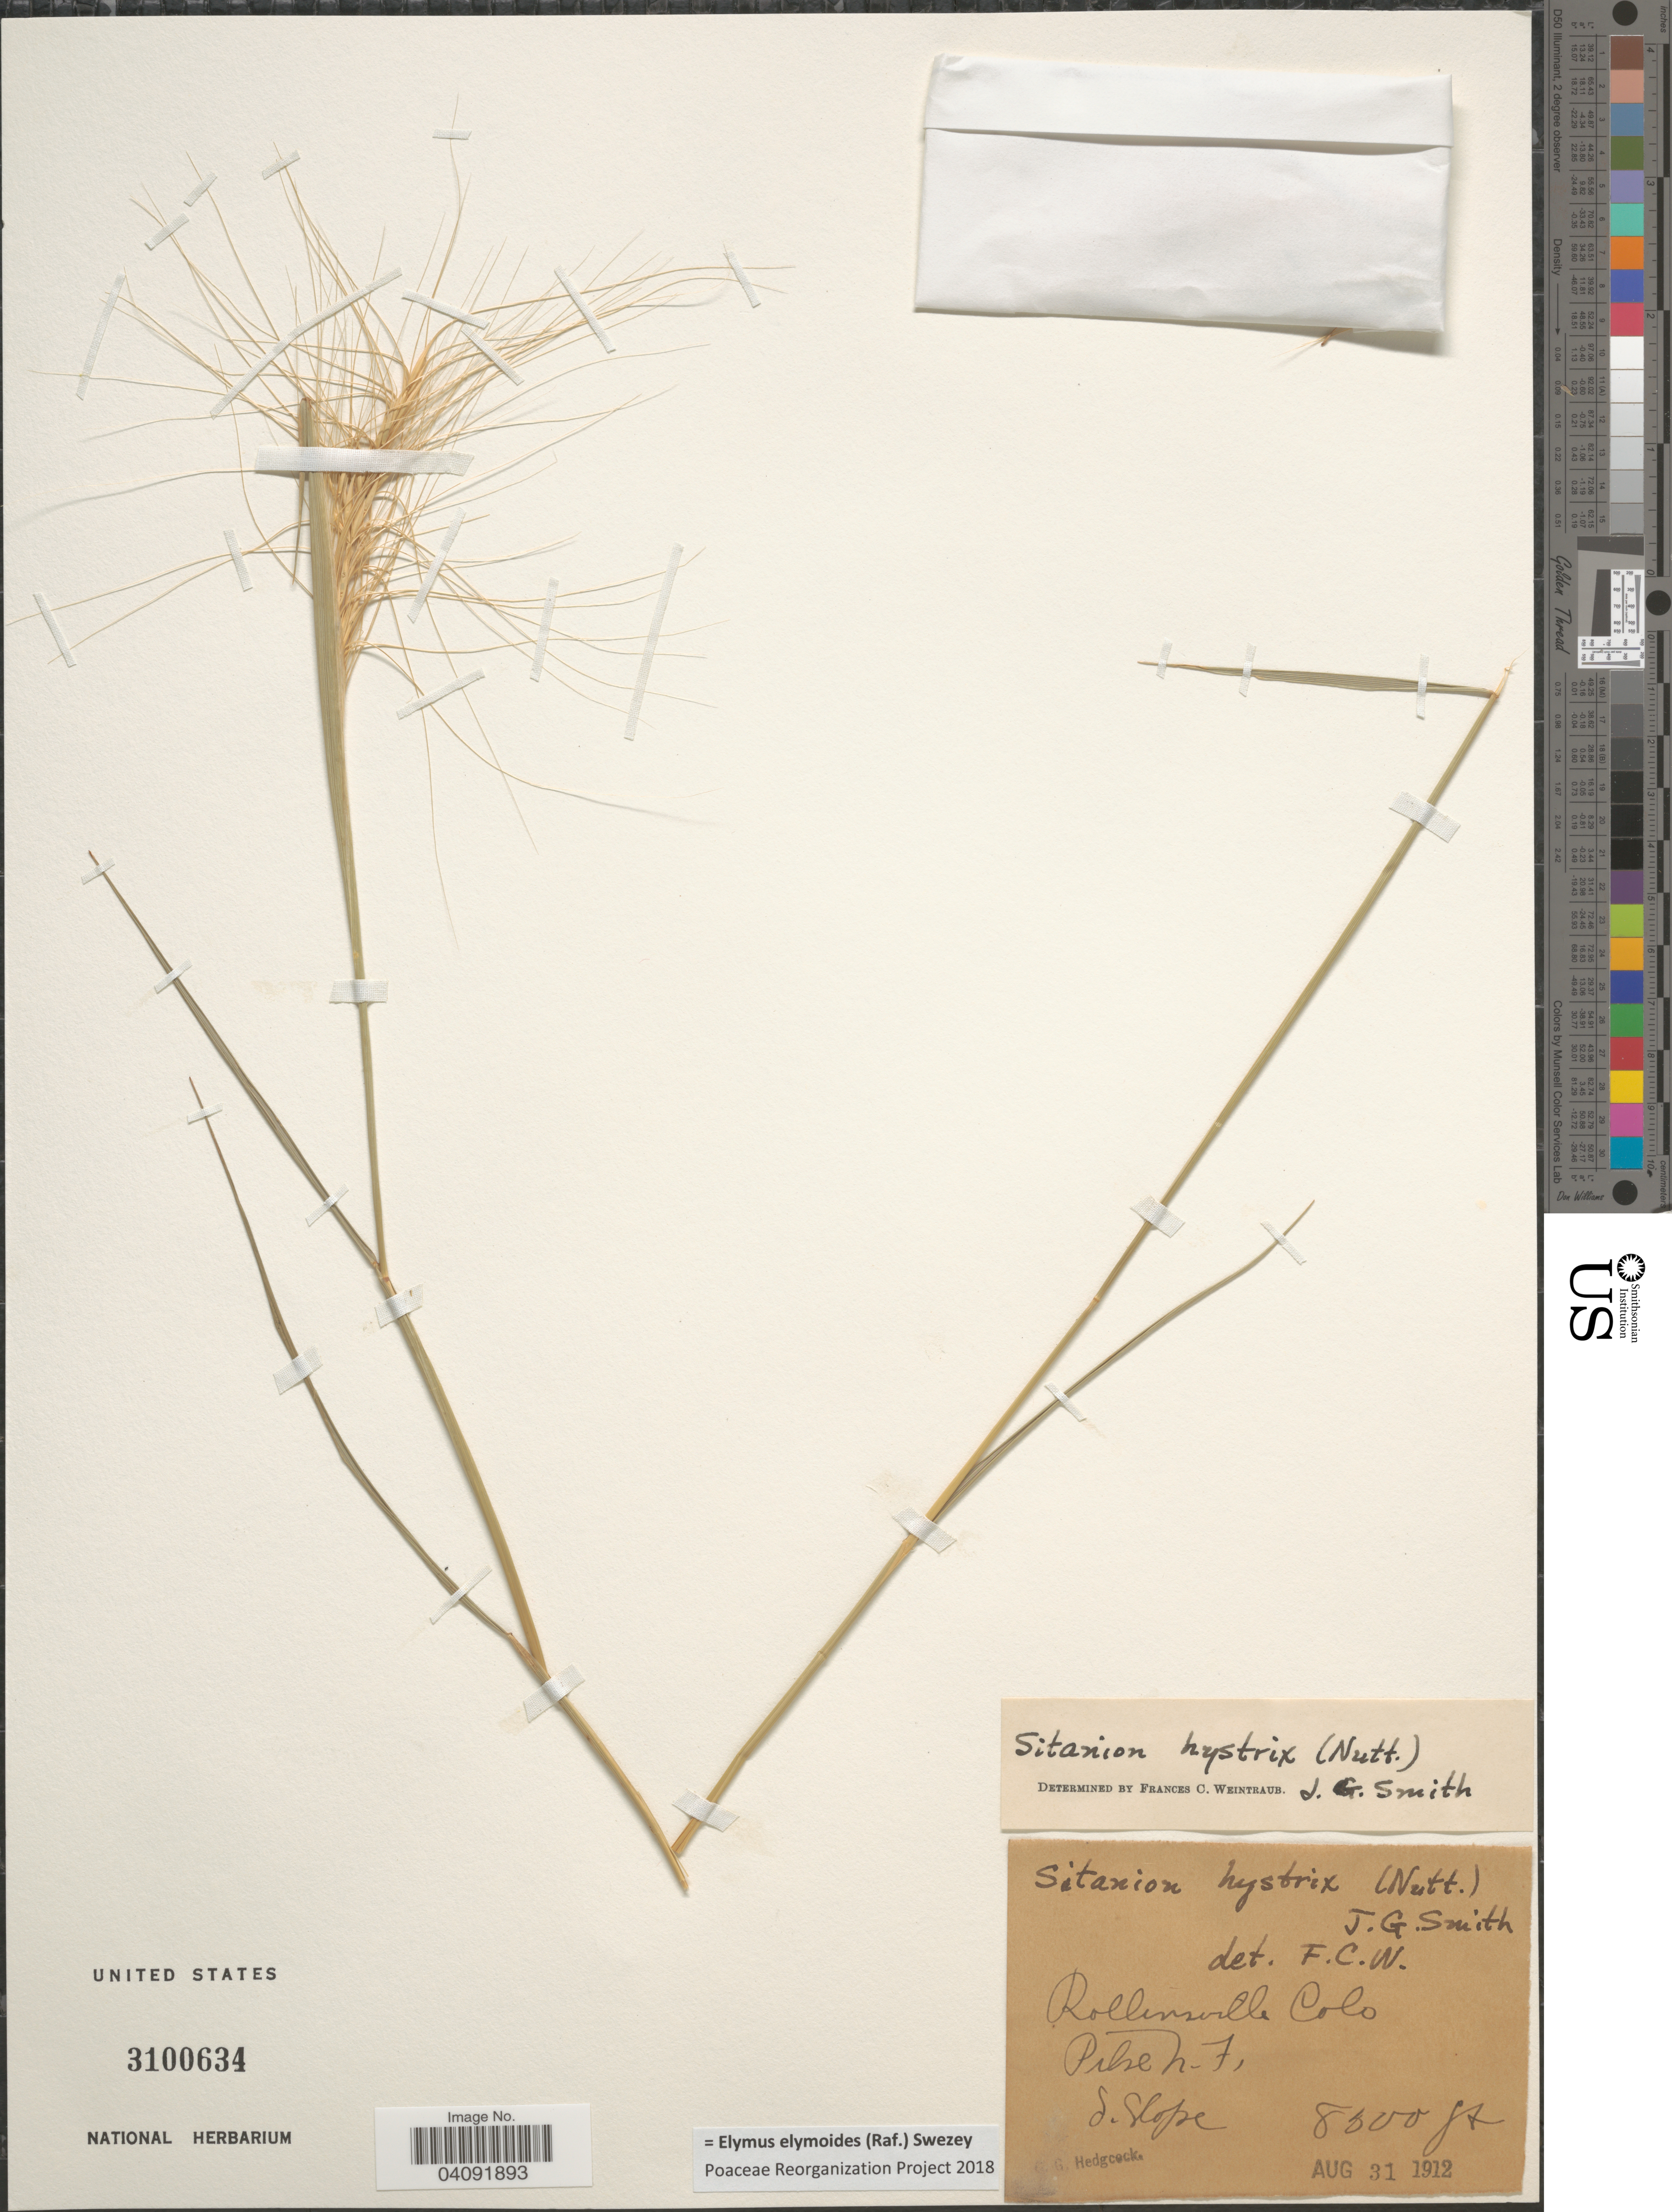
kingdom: Plantae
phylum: Tracheophyta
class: Liliopsida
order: Poales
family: Poaceae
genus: Elymus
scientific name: Elymus elymoides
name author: (Raf.) Swezey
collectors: G. Hedgcock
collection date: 1912-08-31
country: United States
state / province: Colorado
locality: Rollinsville. Pilse N.F. S. Slope.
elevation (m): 2591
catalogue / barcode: US 3100634